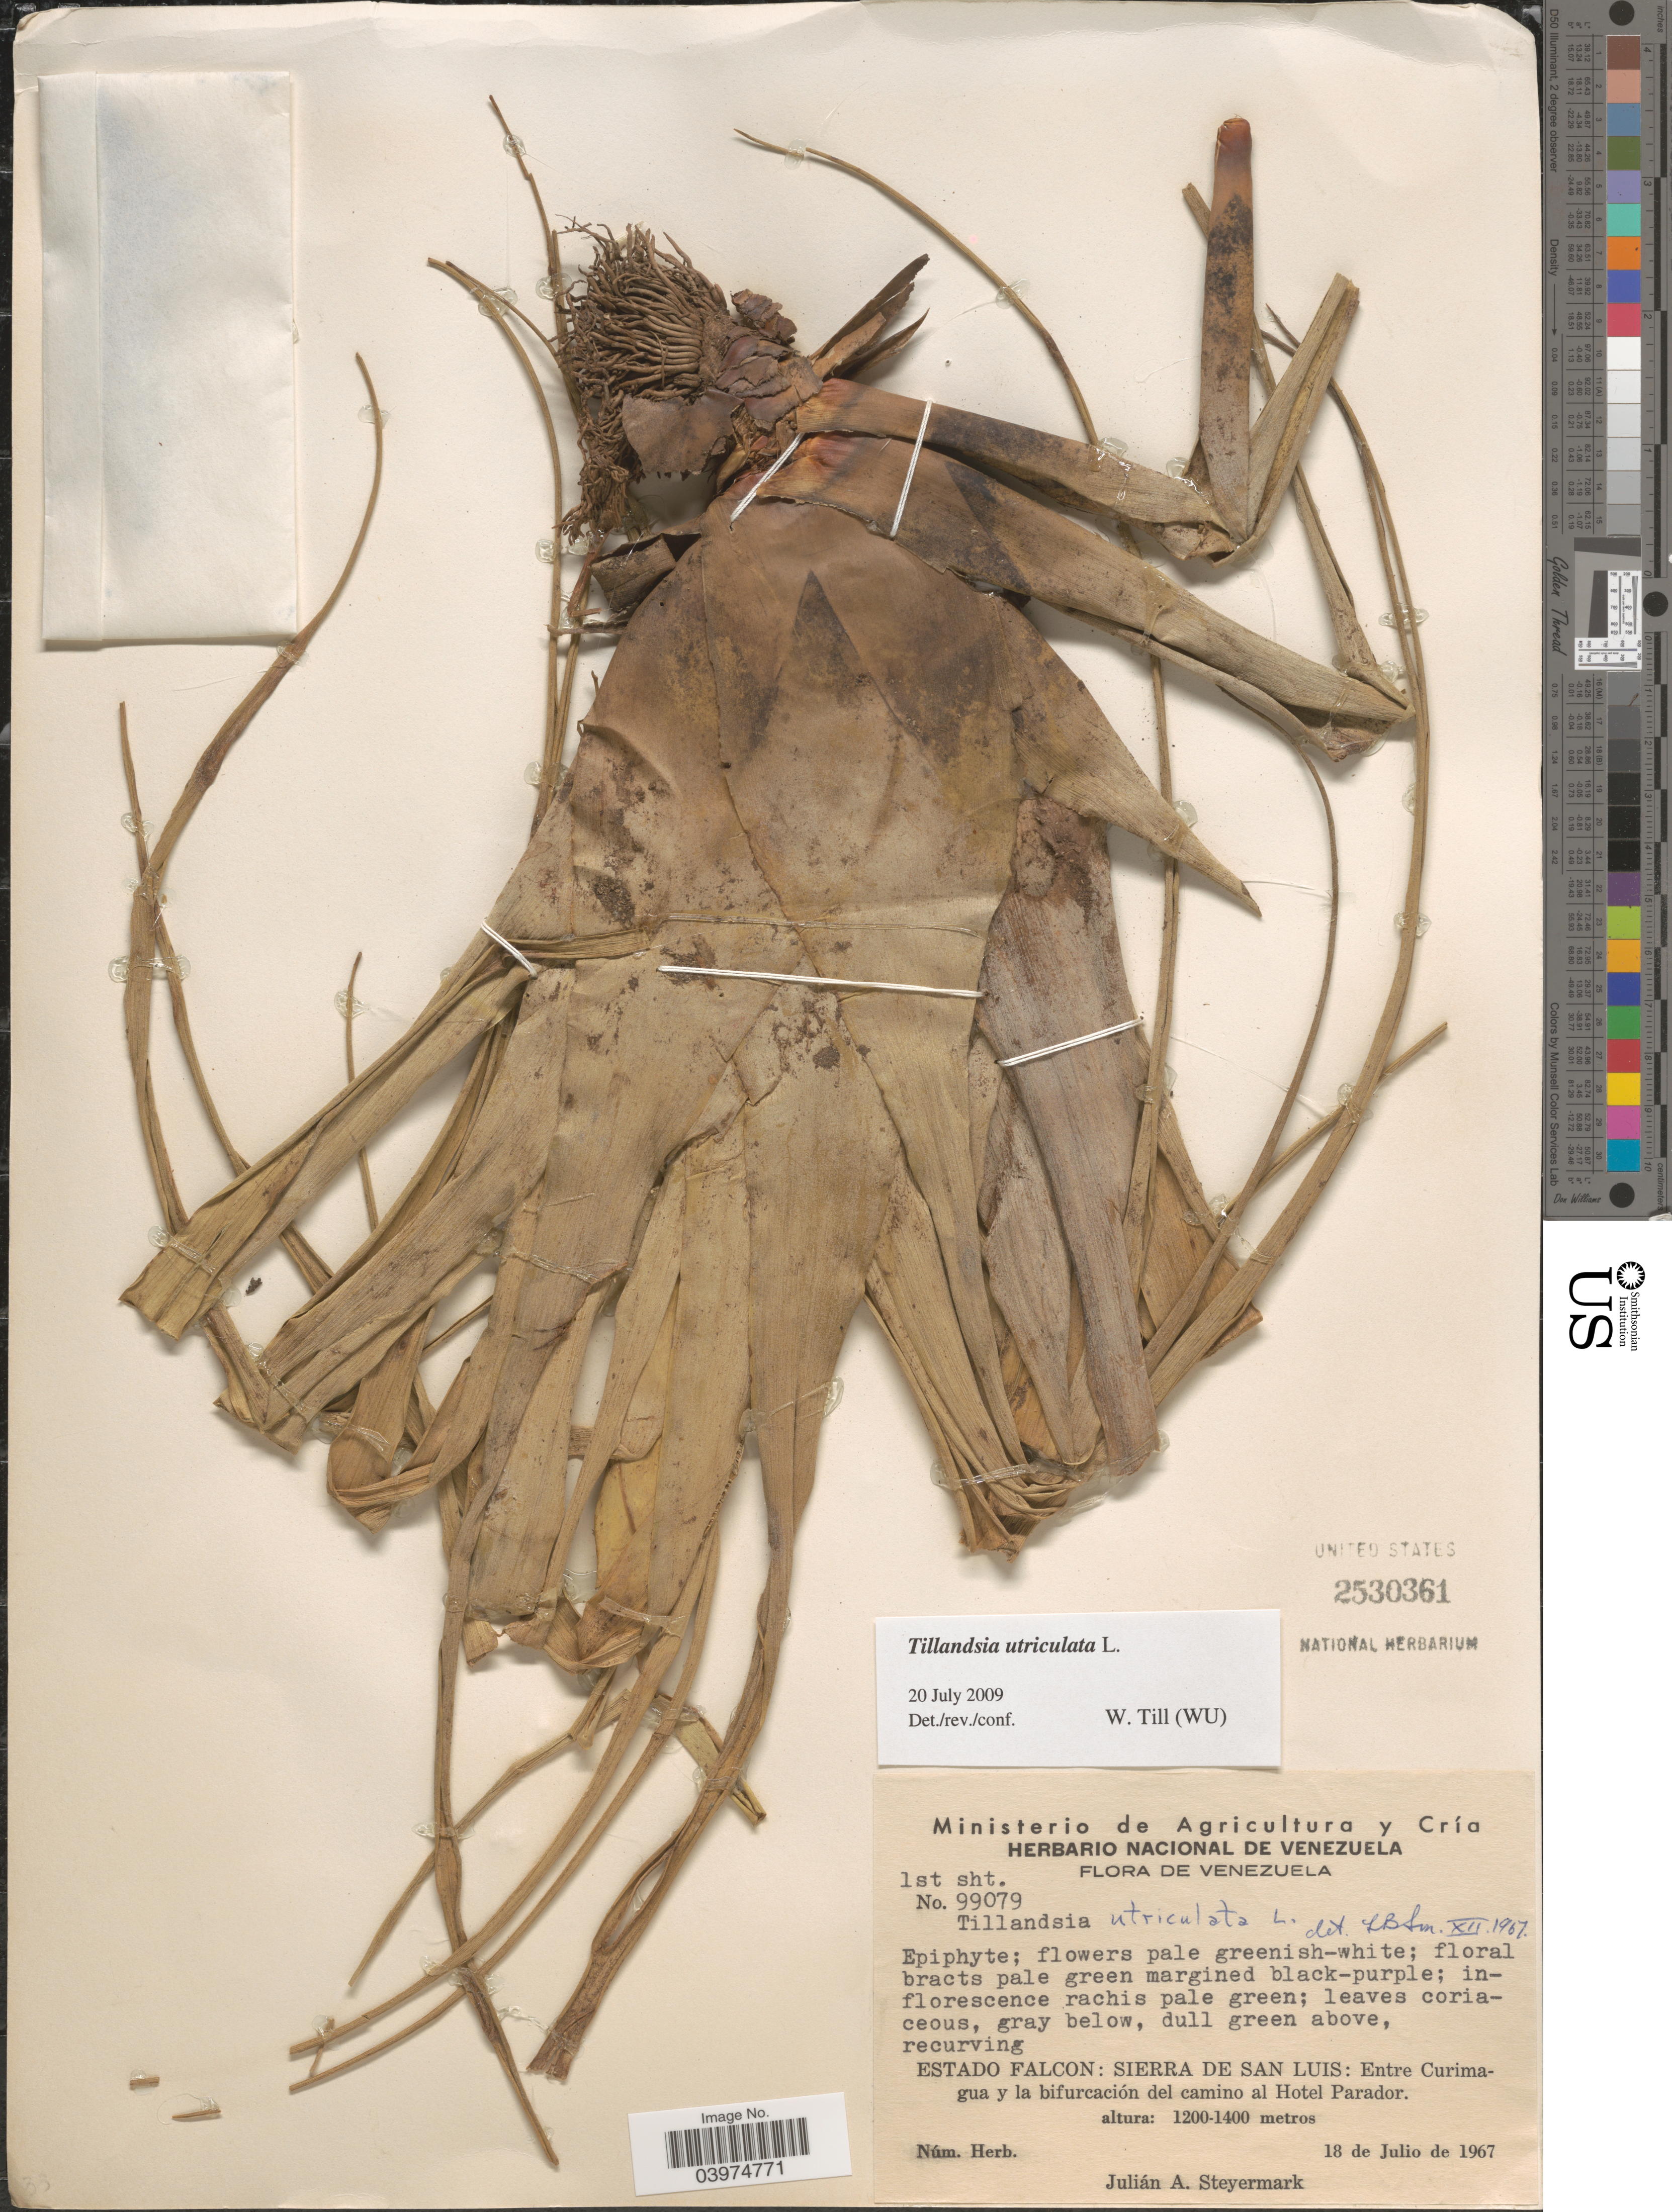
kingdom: Plantae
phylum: Tracheophyta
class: Liliopsida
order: Poales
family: Bromeliaceae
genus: Tillandsia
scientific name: Tillandsia utriculata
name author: L.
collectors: J. Steyermark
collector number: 99079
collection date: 1967-07-18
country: Venezuela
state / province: Falcon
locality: Estado Falcon: Sierra de San Luis: Entre Curimagua y la bifurcación del camino al Hotel Parador.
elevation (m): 1200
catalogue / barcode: US 2530361